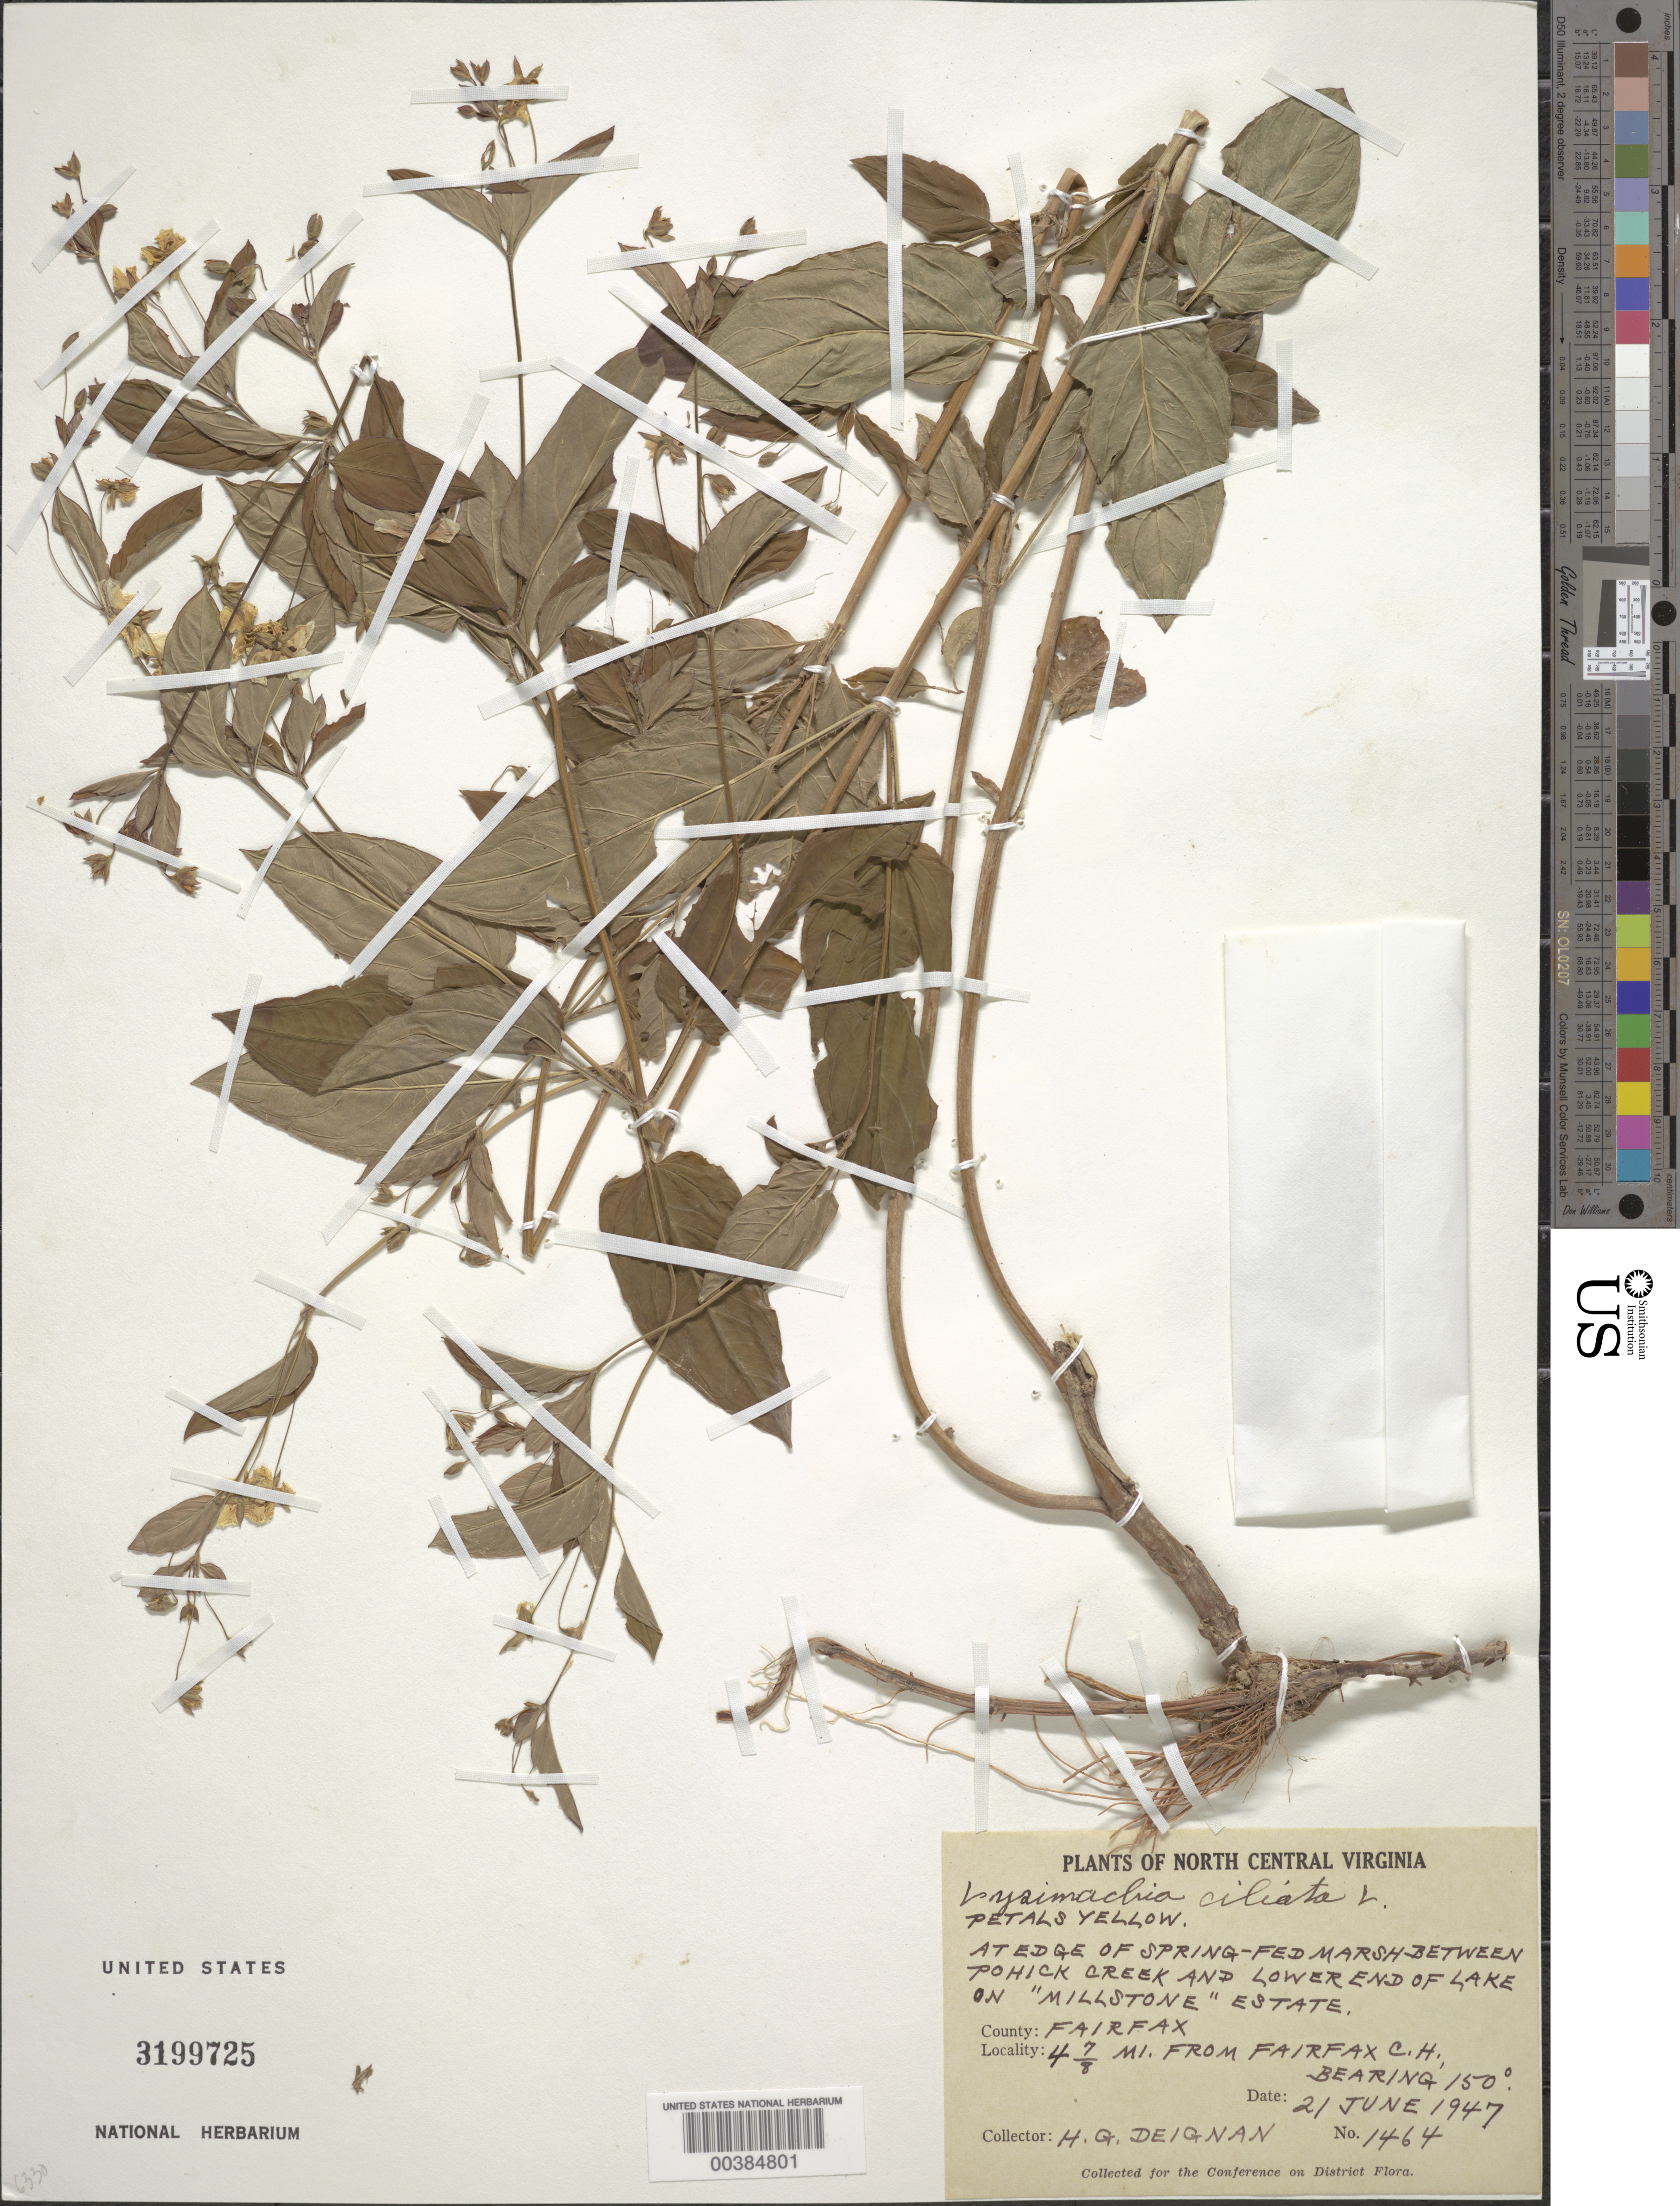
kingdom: Plantae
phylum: Tracheophyta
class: Magnoliopsida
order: Ericales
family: Primulaceae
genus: Lysimachia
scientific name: Lysimachia ciliata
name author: L.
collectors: H. Deignan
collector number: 1464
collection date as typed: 21 Jun 1947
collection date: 1947-06-21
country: United States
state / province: Virginia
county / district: Fairfax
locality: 4 7/8 M from Fairfax County Court House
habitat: At edge of spring fed marsh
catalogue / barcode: US 3199725